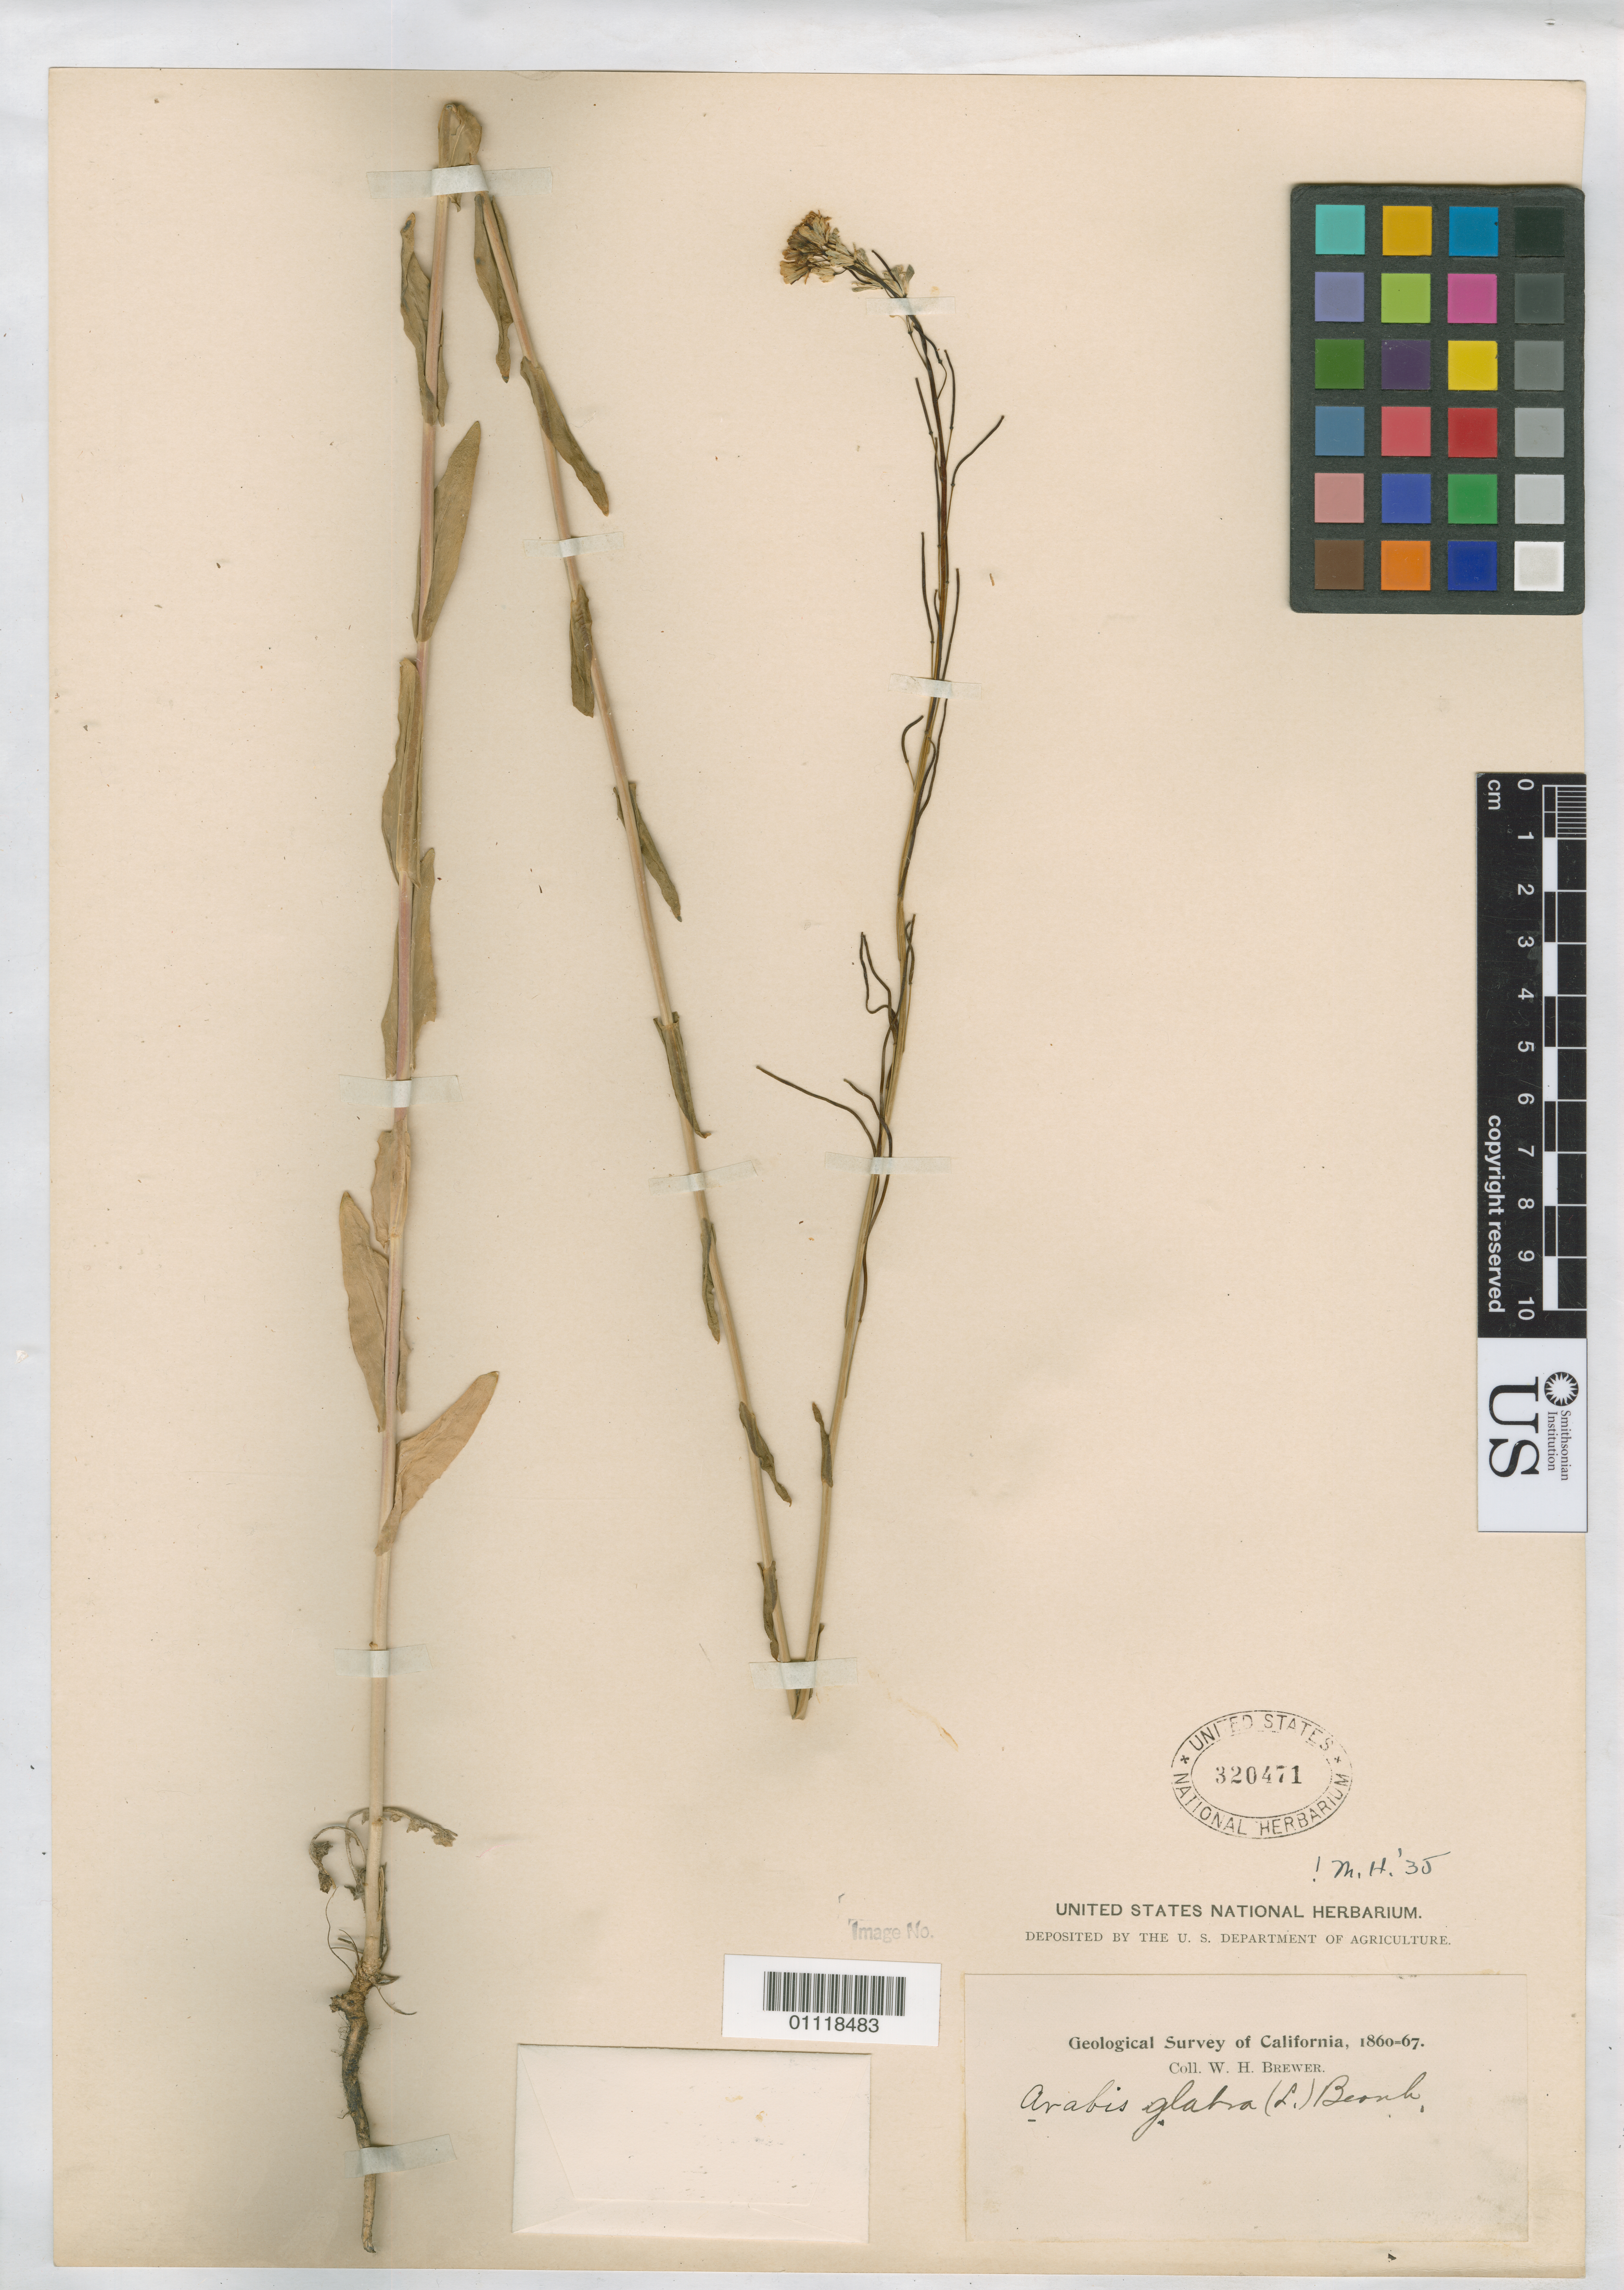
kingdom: Plantae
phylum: Tracheophyta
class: Magnoliopsida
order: Brassicales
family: Brassicaceae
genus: Turritis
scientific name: Turritis glabra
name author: L.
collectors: W. H. Brewer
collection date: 1860/1867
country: United States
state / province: California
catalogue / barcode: US 320471